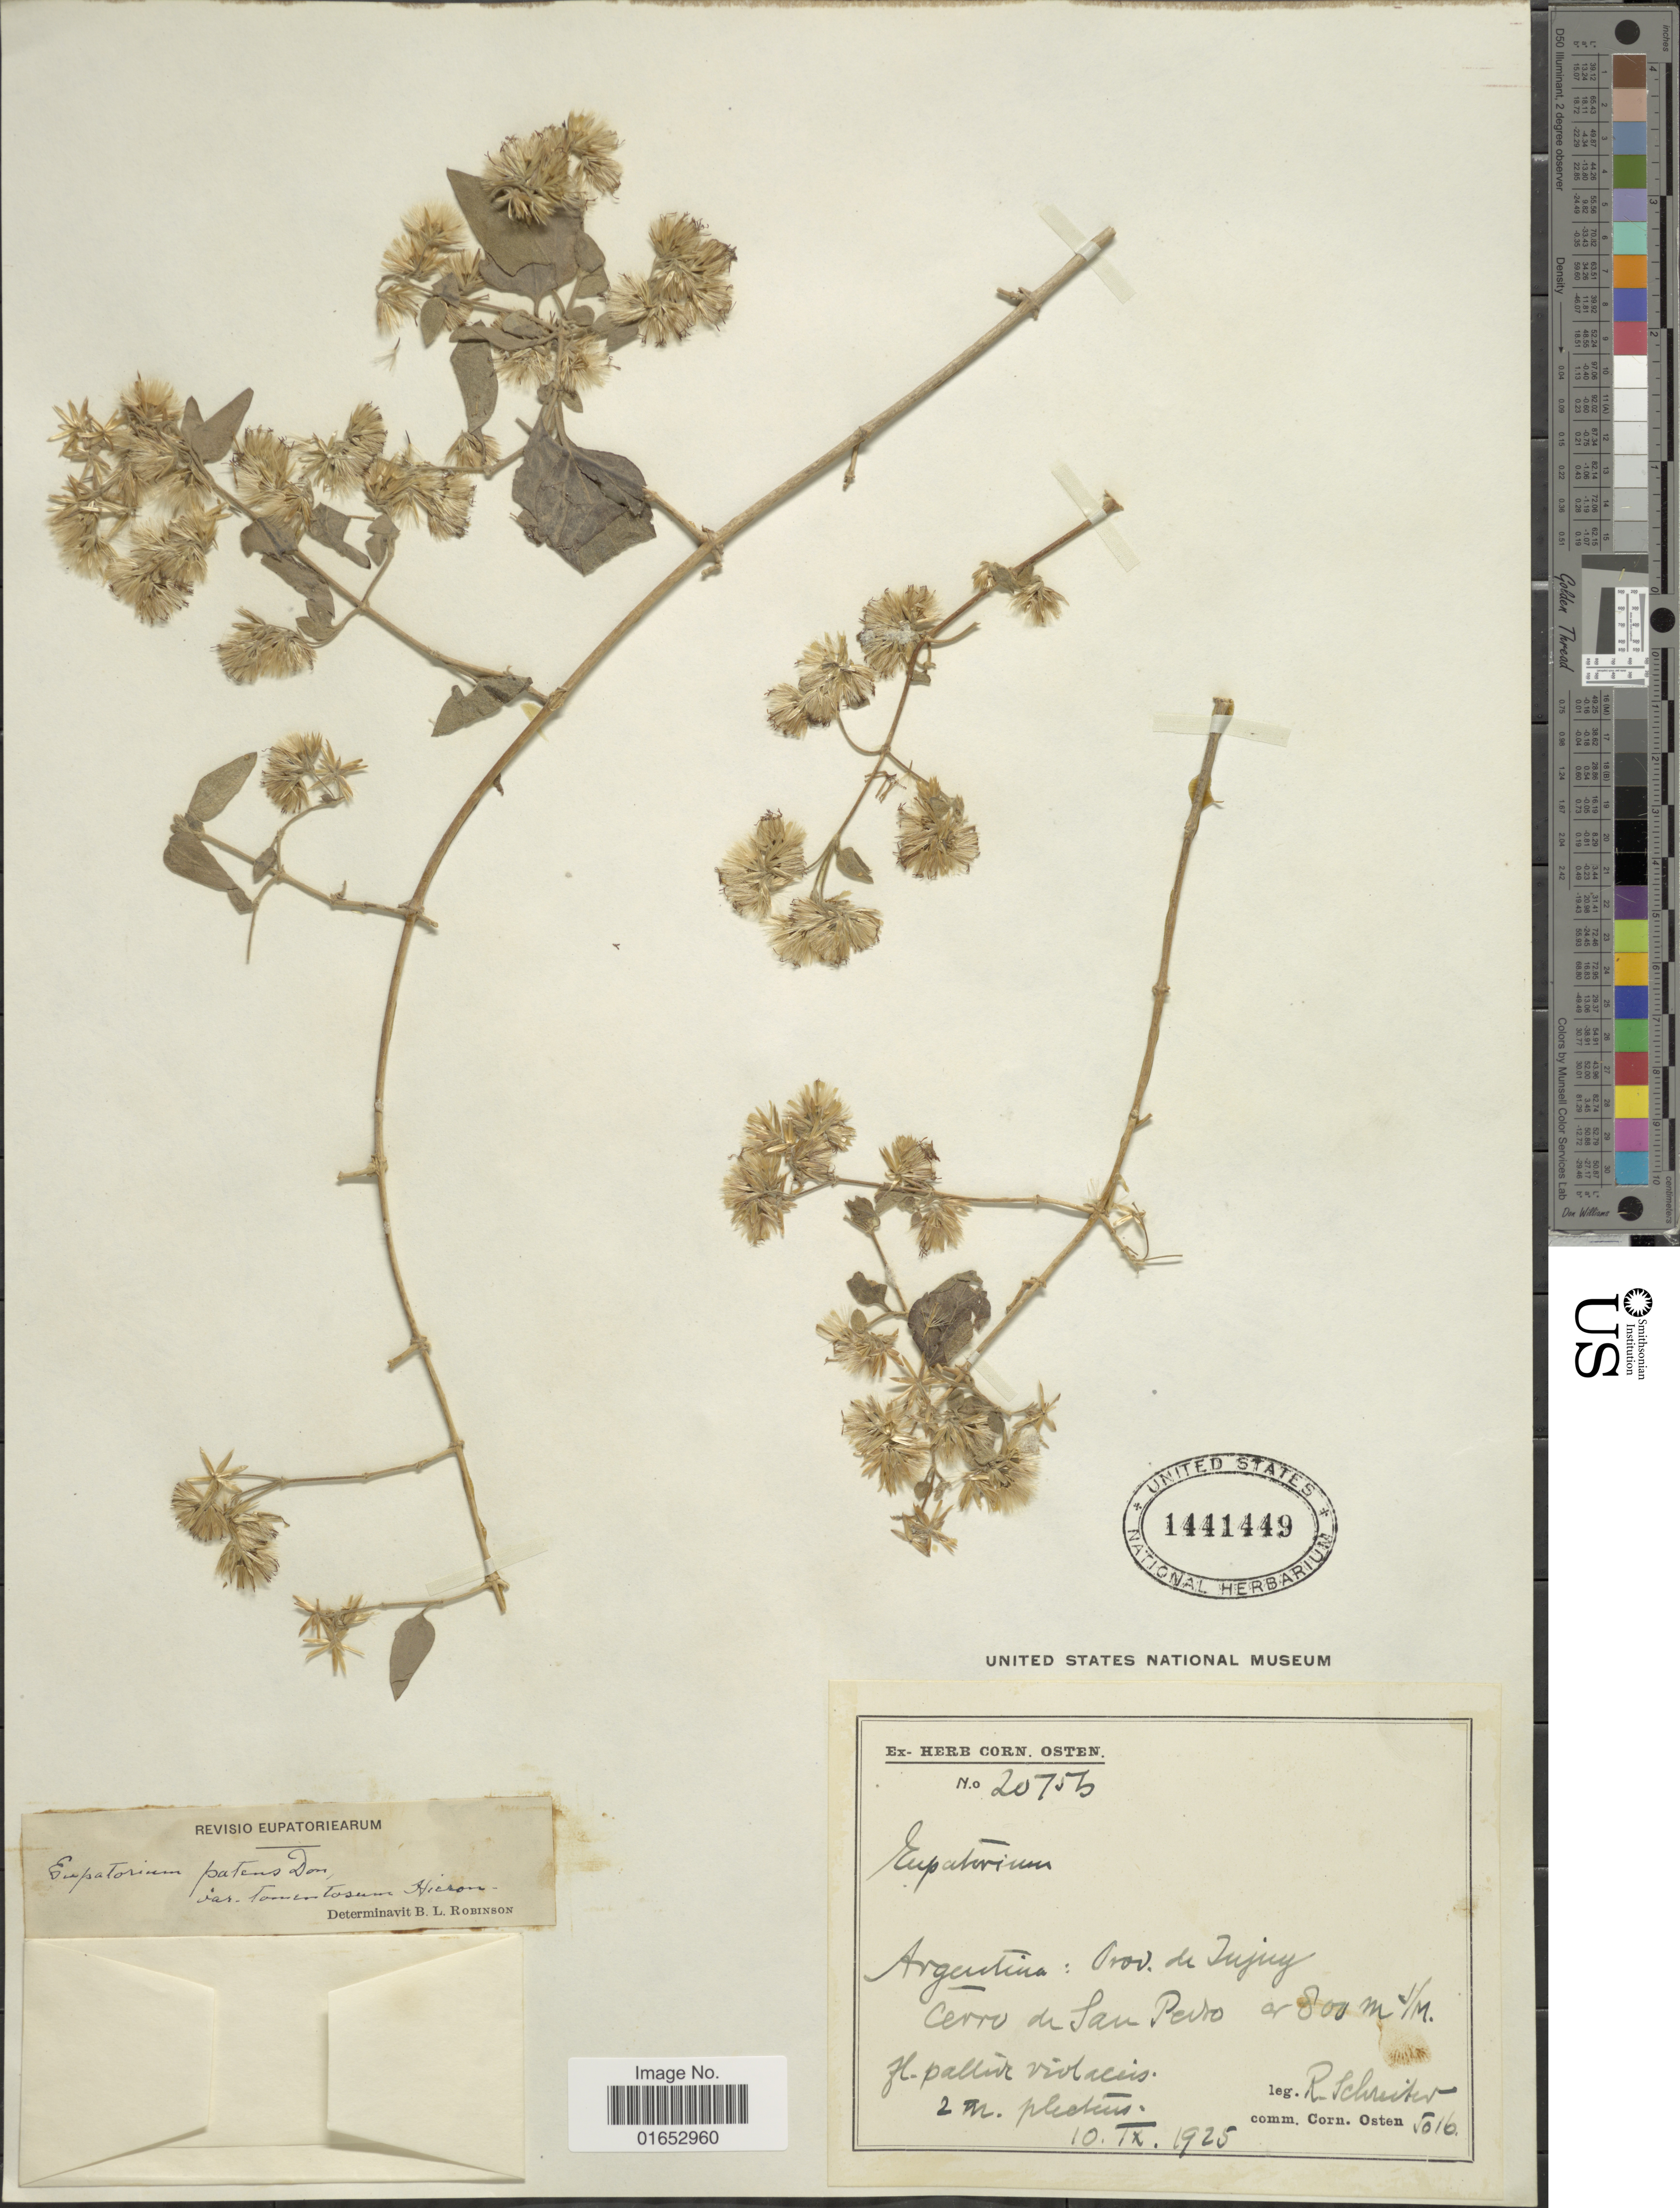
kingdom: Plantae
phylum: Tracheophyta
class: Magnoliopsida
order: Asterales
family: Asteraceae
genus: Austrobrickellia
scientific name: Austrobrickellia patens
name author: (D. Don ex Hook. & Arn.) R.M. King & H. Rob.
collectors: R. Schreiter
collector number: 2075b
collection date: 1925-09-10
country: Argentina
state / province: Jujuy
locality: Cerro de San Pedro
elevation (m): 800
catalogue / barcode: US 1441449